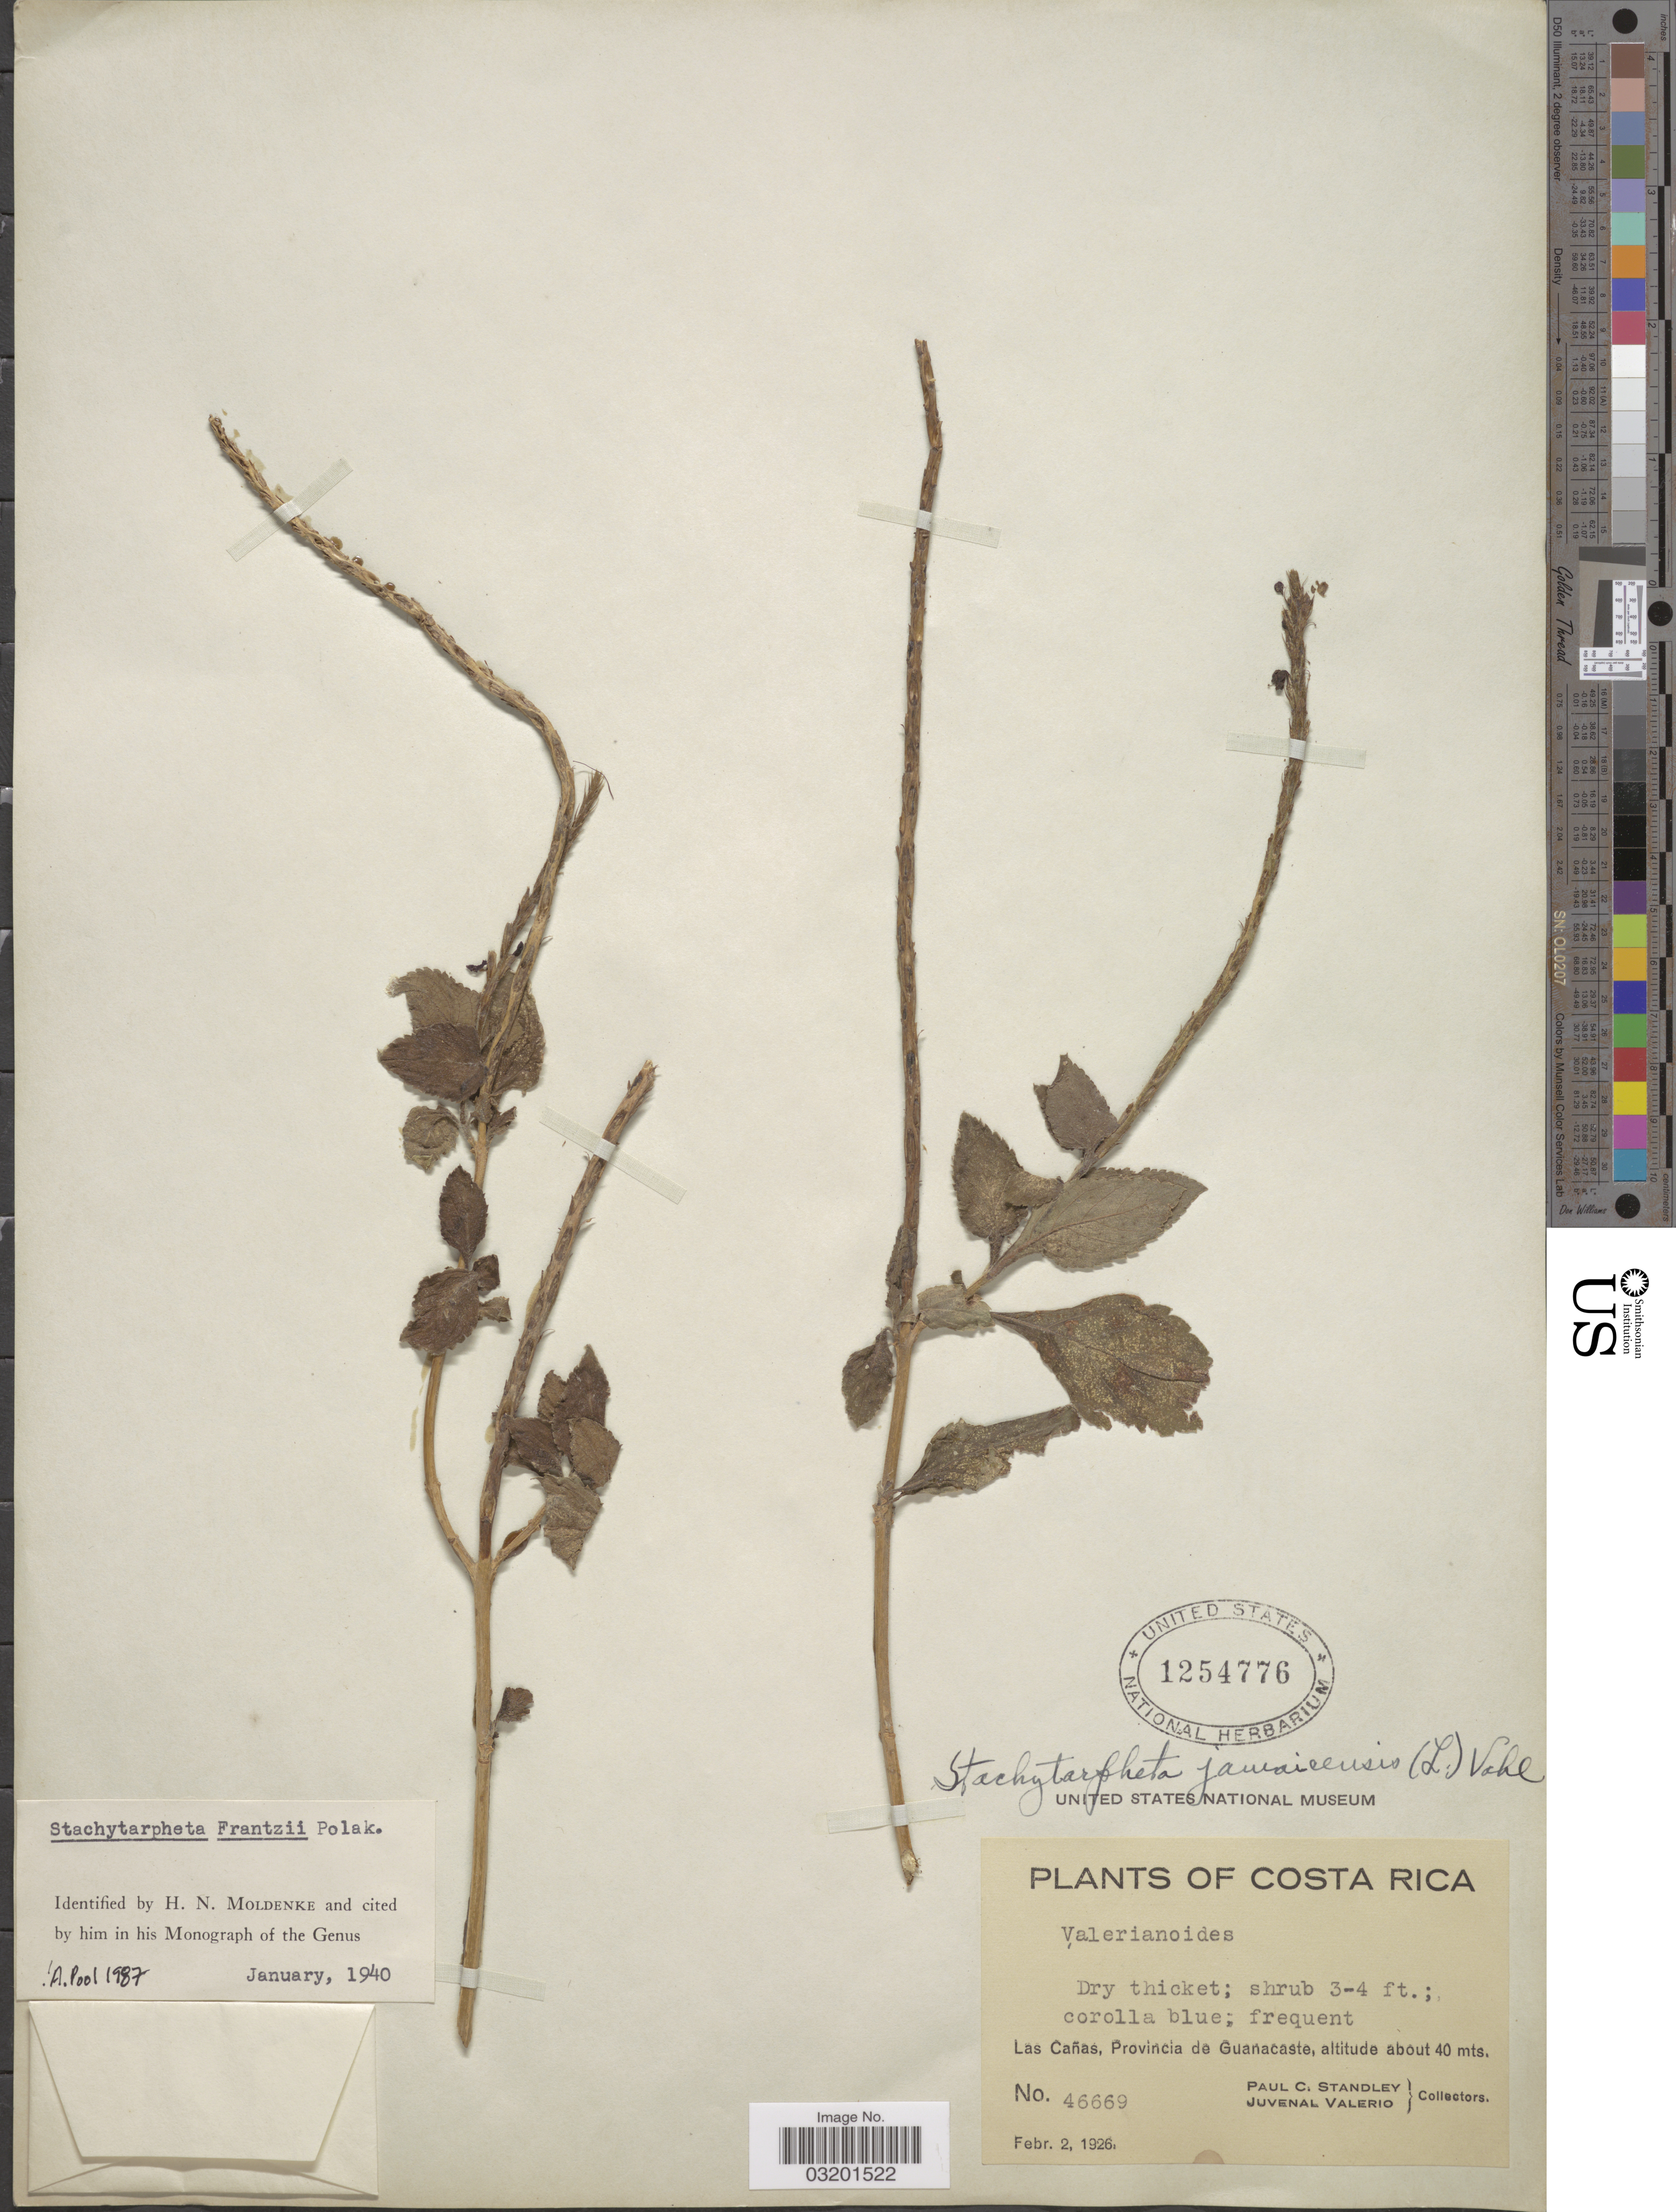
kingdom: Plantae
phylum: Tracheophyta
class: Magnoliopsida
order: Lamiales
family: Verbenaceae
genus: Stachytarpheta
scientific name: Stachytarpheta frantzii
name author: Pol.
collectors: P. C. Standley & J. Valerio R.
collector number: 46669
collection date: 1926-02-02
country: Costa Rica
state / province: Guanacaste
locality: Las Cañas.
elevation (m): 40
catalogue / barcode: US 1254776